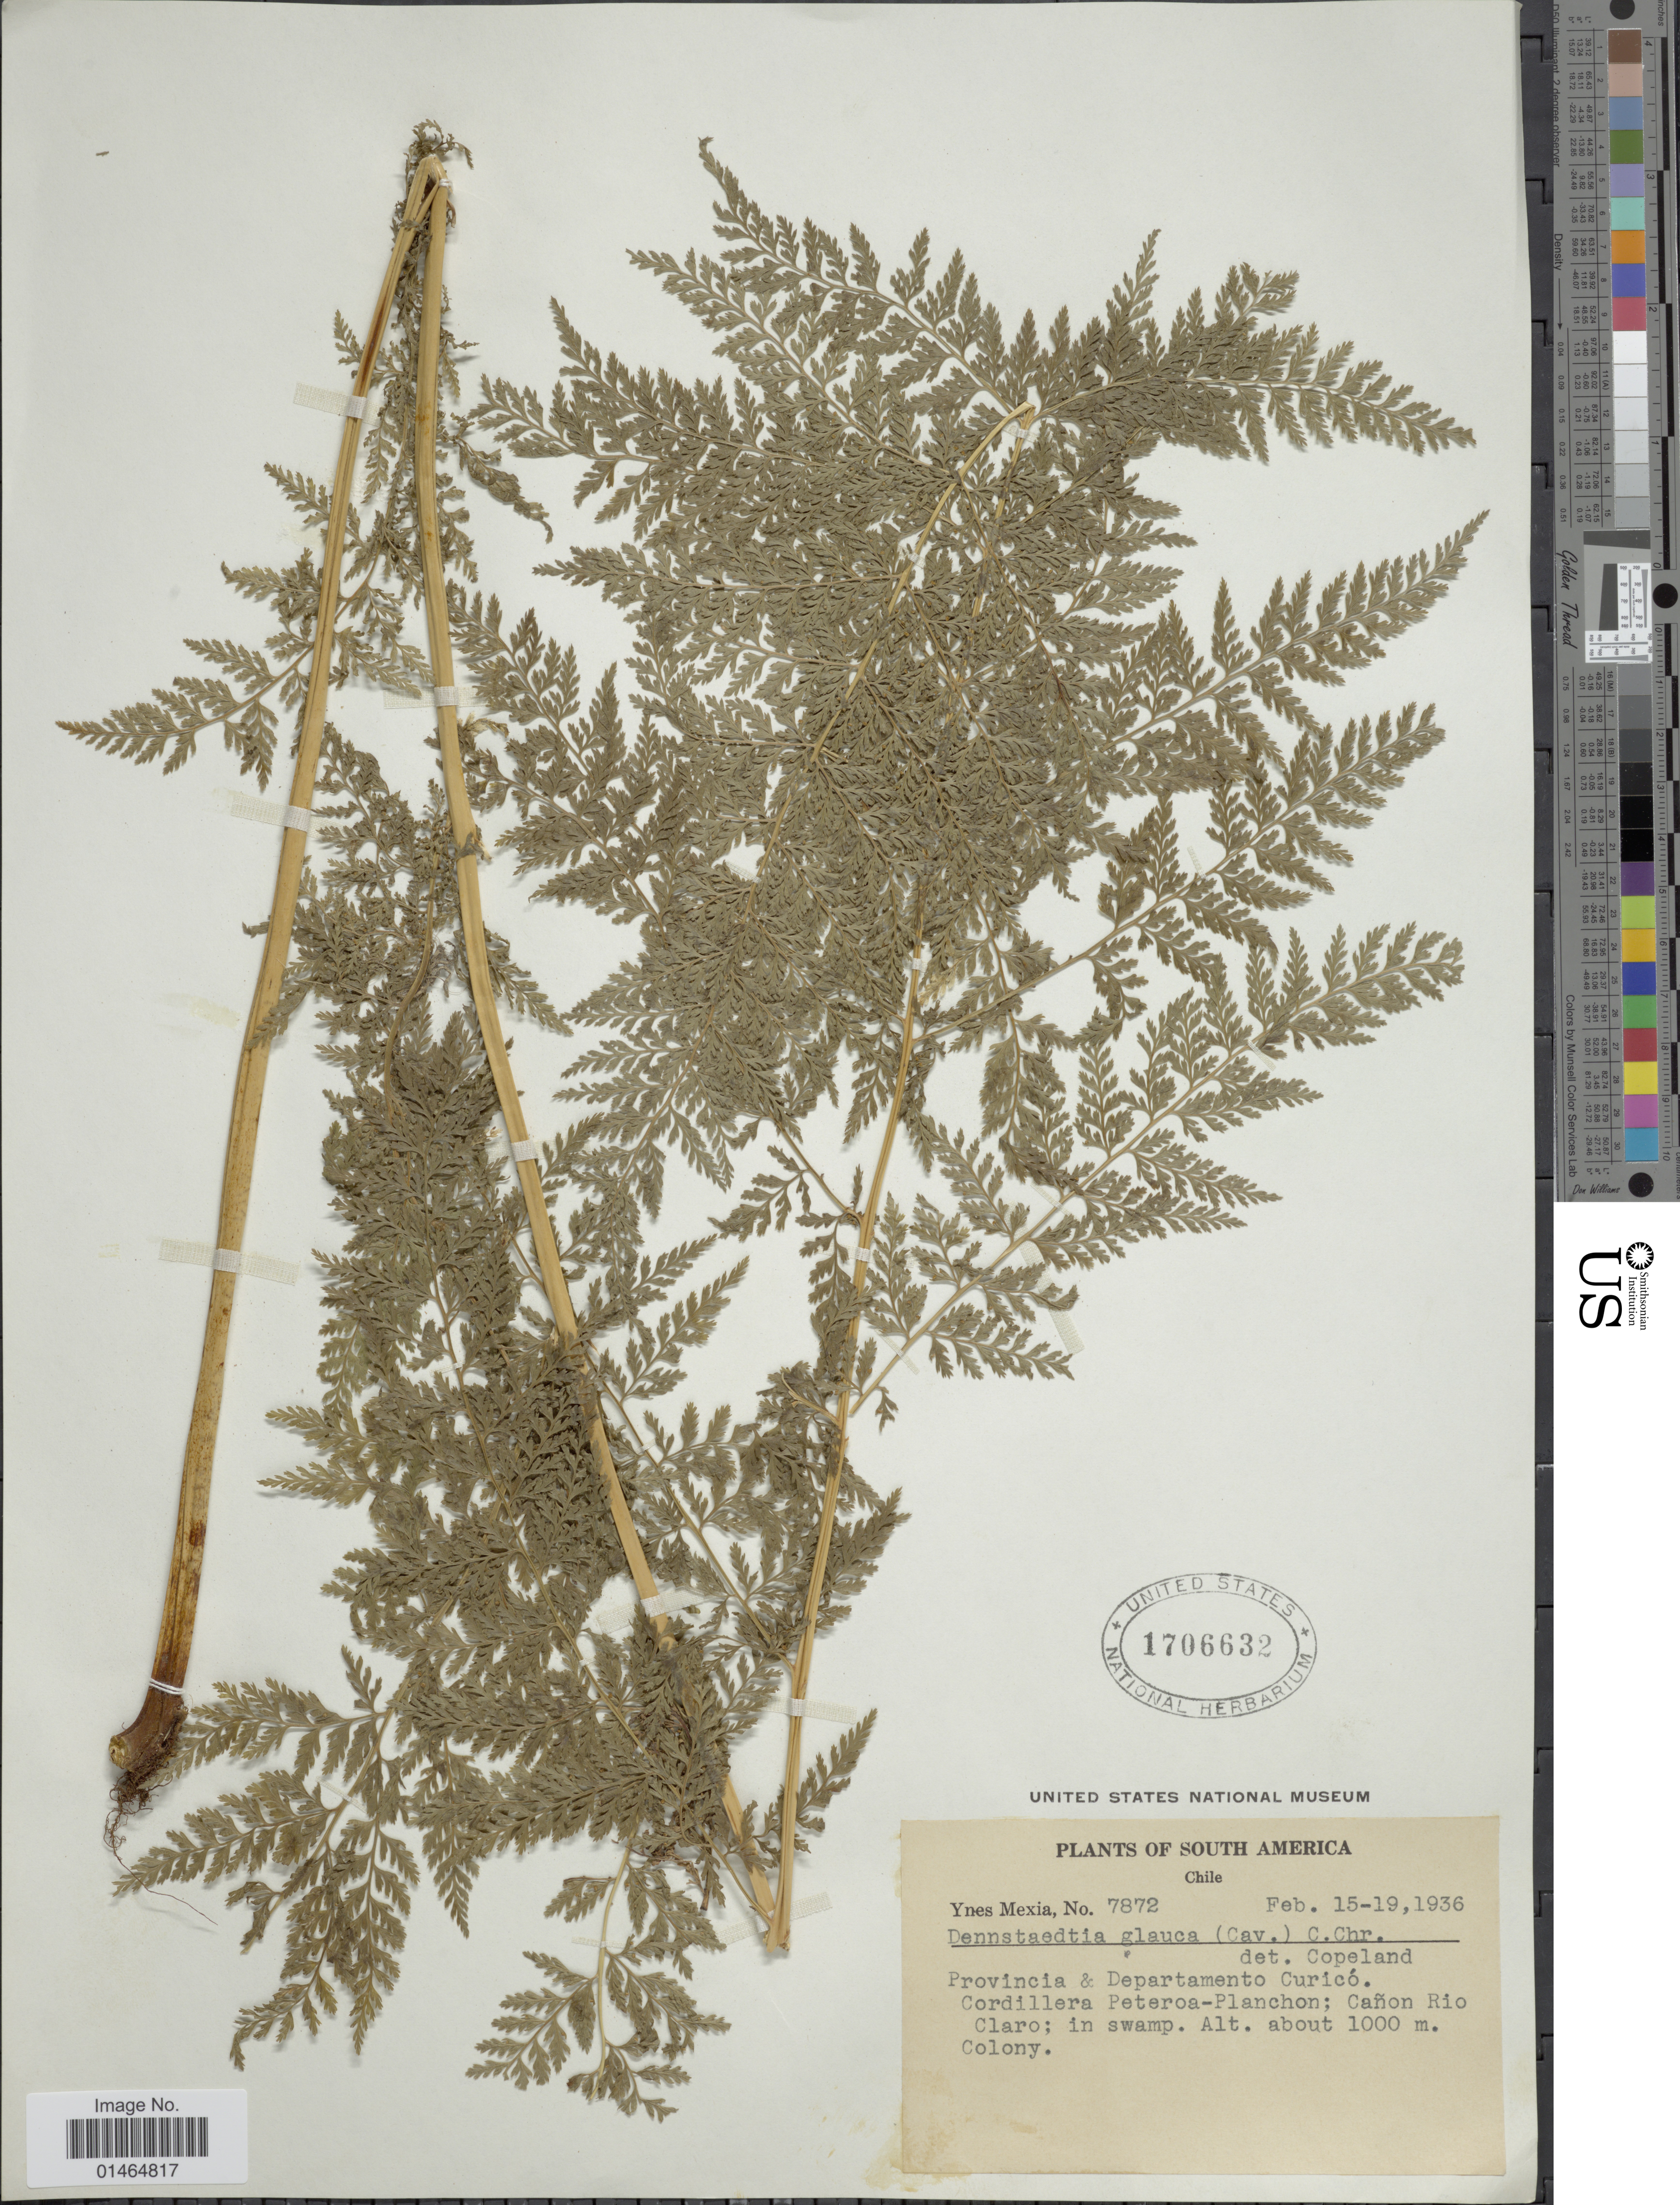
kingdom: Plantae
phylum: Tracheophyta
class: Polypodiopsida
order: Polypodiales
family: Dennstaedtiaceae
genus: Dennstaedtia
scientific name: Dennstaedtia glauca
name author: (Cav.) C. Chr.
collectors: Y. Mexia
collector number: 7872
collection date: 1936-02-15/1936-02-19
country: Chile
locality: Provincia & Departamento Curicó. Cordillera Peteroa-Planchon; Cañon Rio Claro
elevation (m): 1000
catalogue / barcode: US 1706632